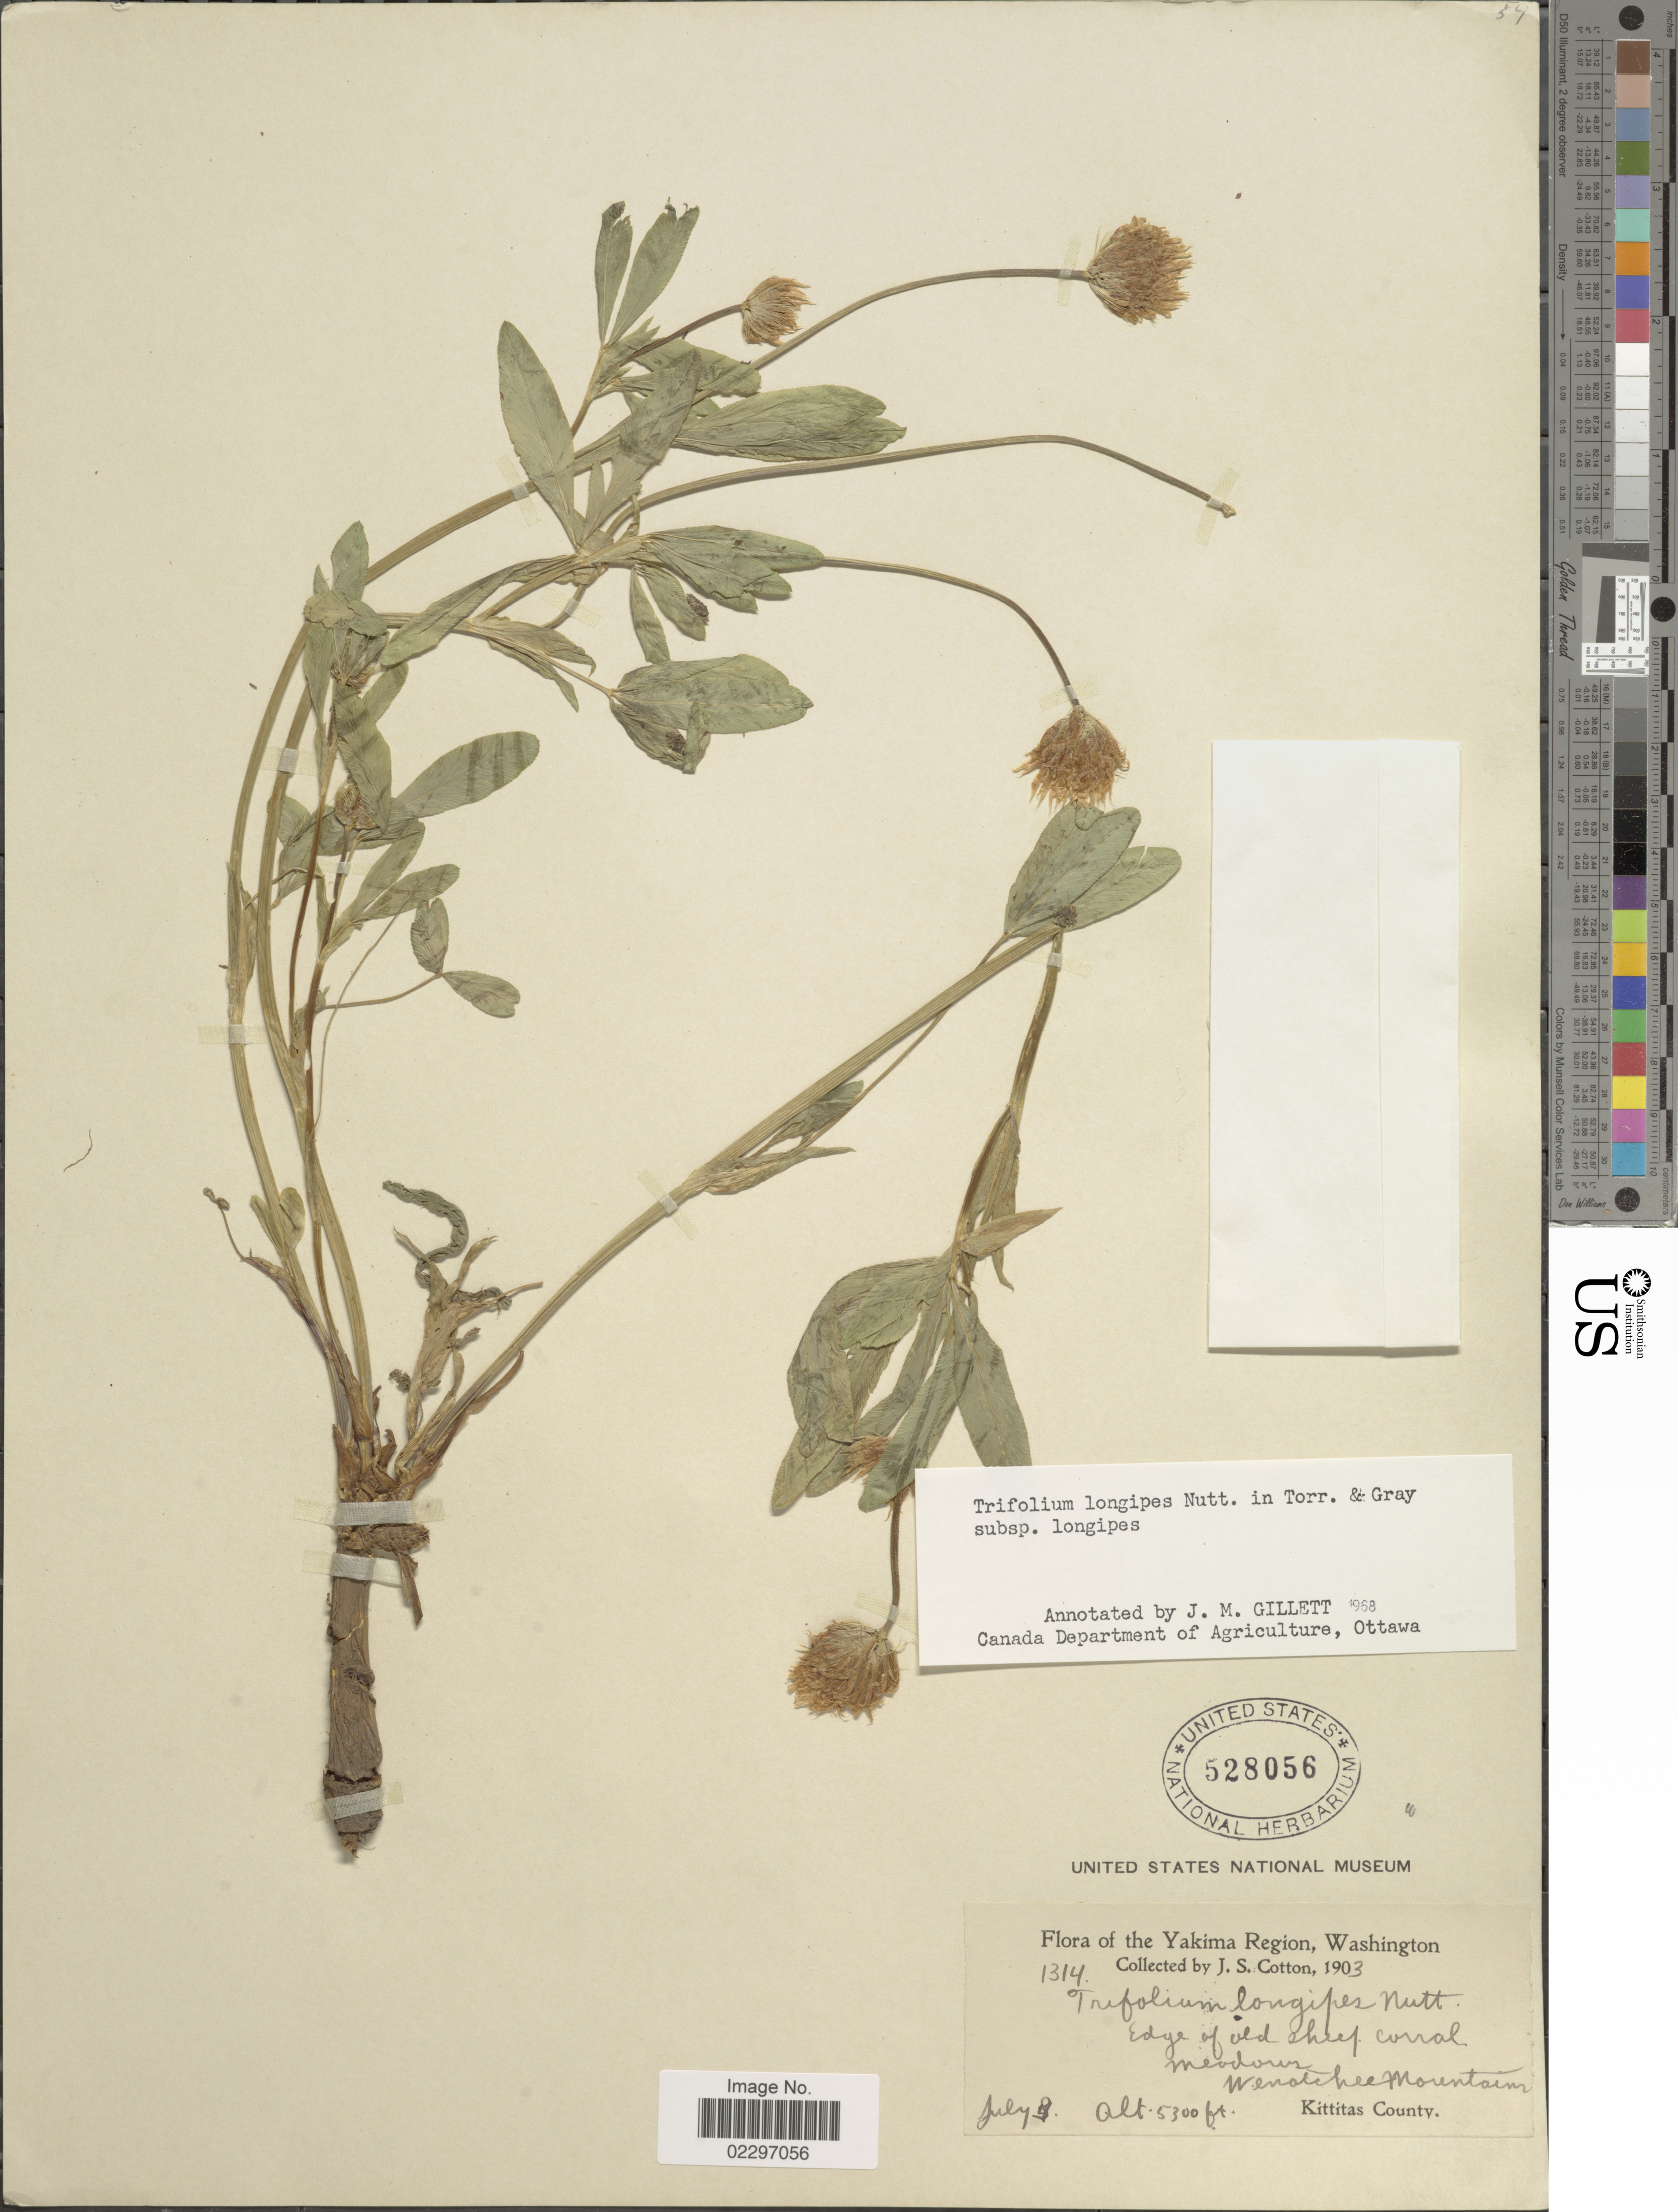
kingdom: Plantae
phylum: Tracheophyta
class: Magnoliopsida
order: Fabales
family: Fabaceae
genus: Trifolium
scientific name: Trifolium longipes subsp. longipes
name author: Nutt.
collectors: J. S. Cotton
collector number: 1314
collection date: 1903-07-09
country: United States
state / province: Washington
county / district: Kittitas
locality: Wenatchee Mountain, Kittitas County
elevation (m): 1615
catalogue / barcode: US 528056